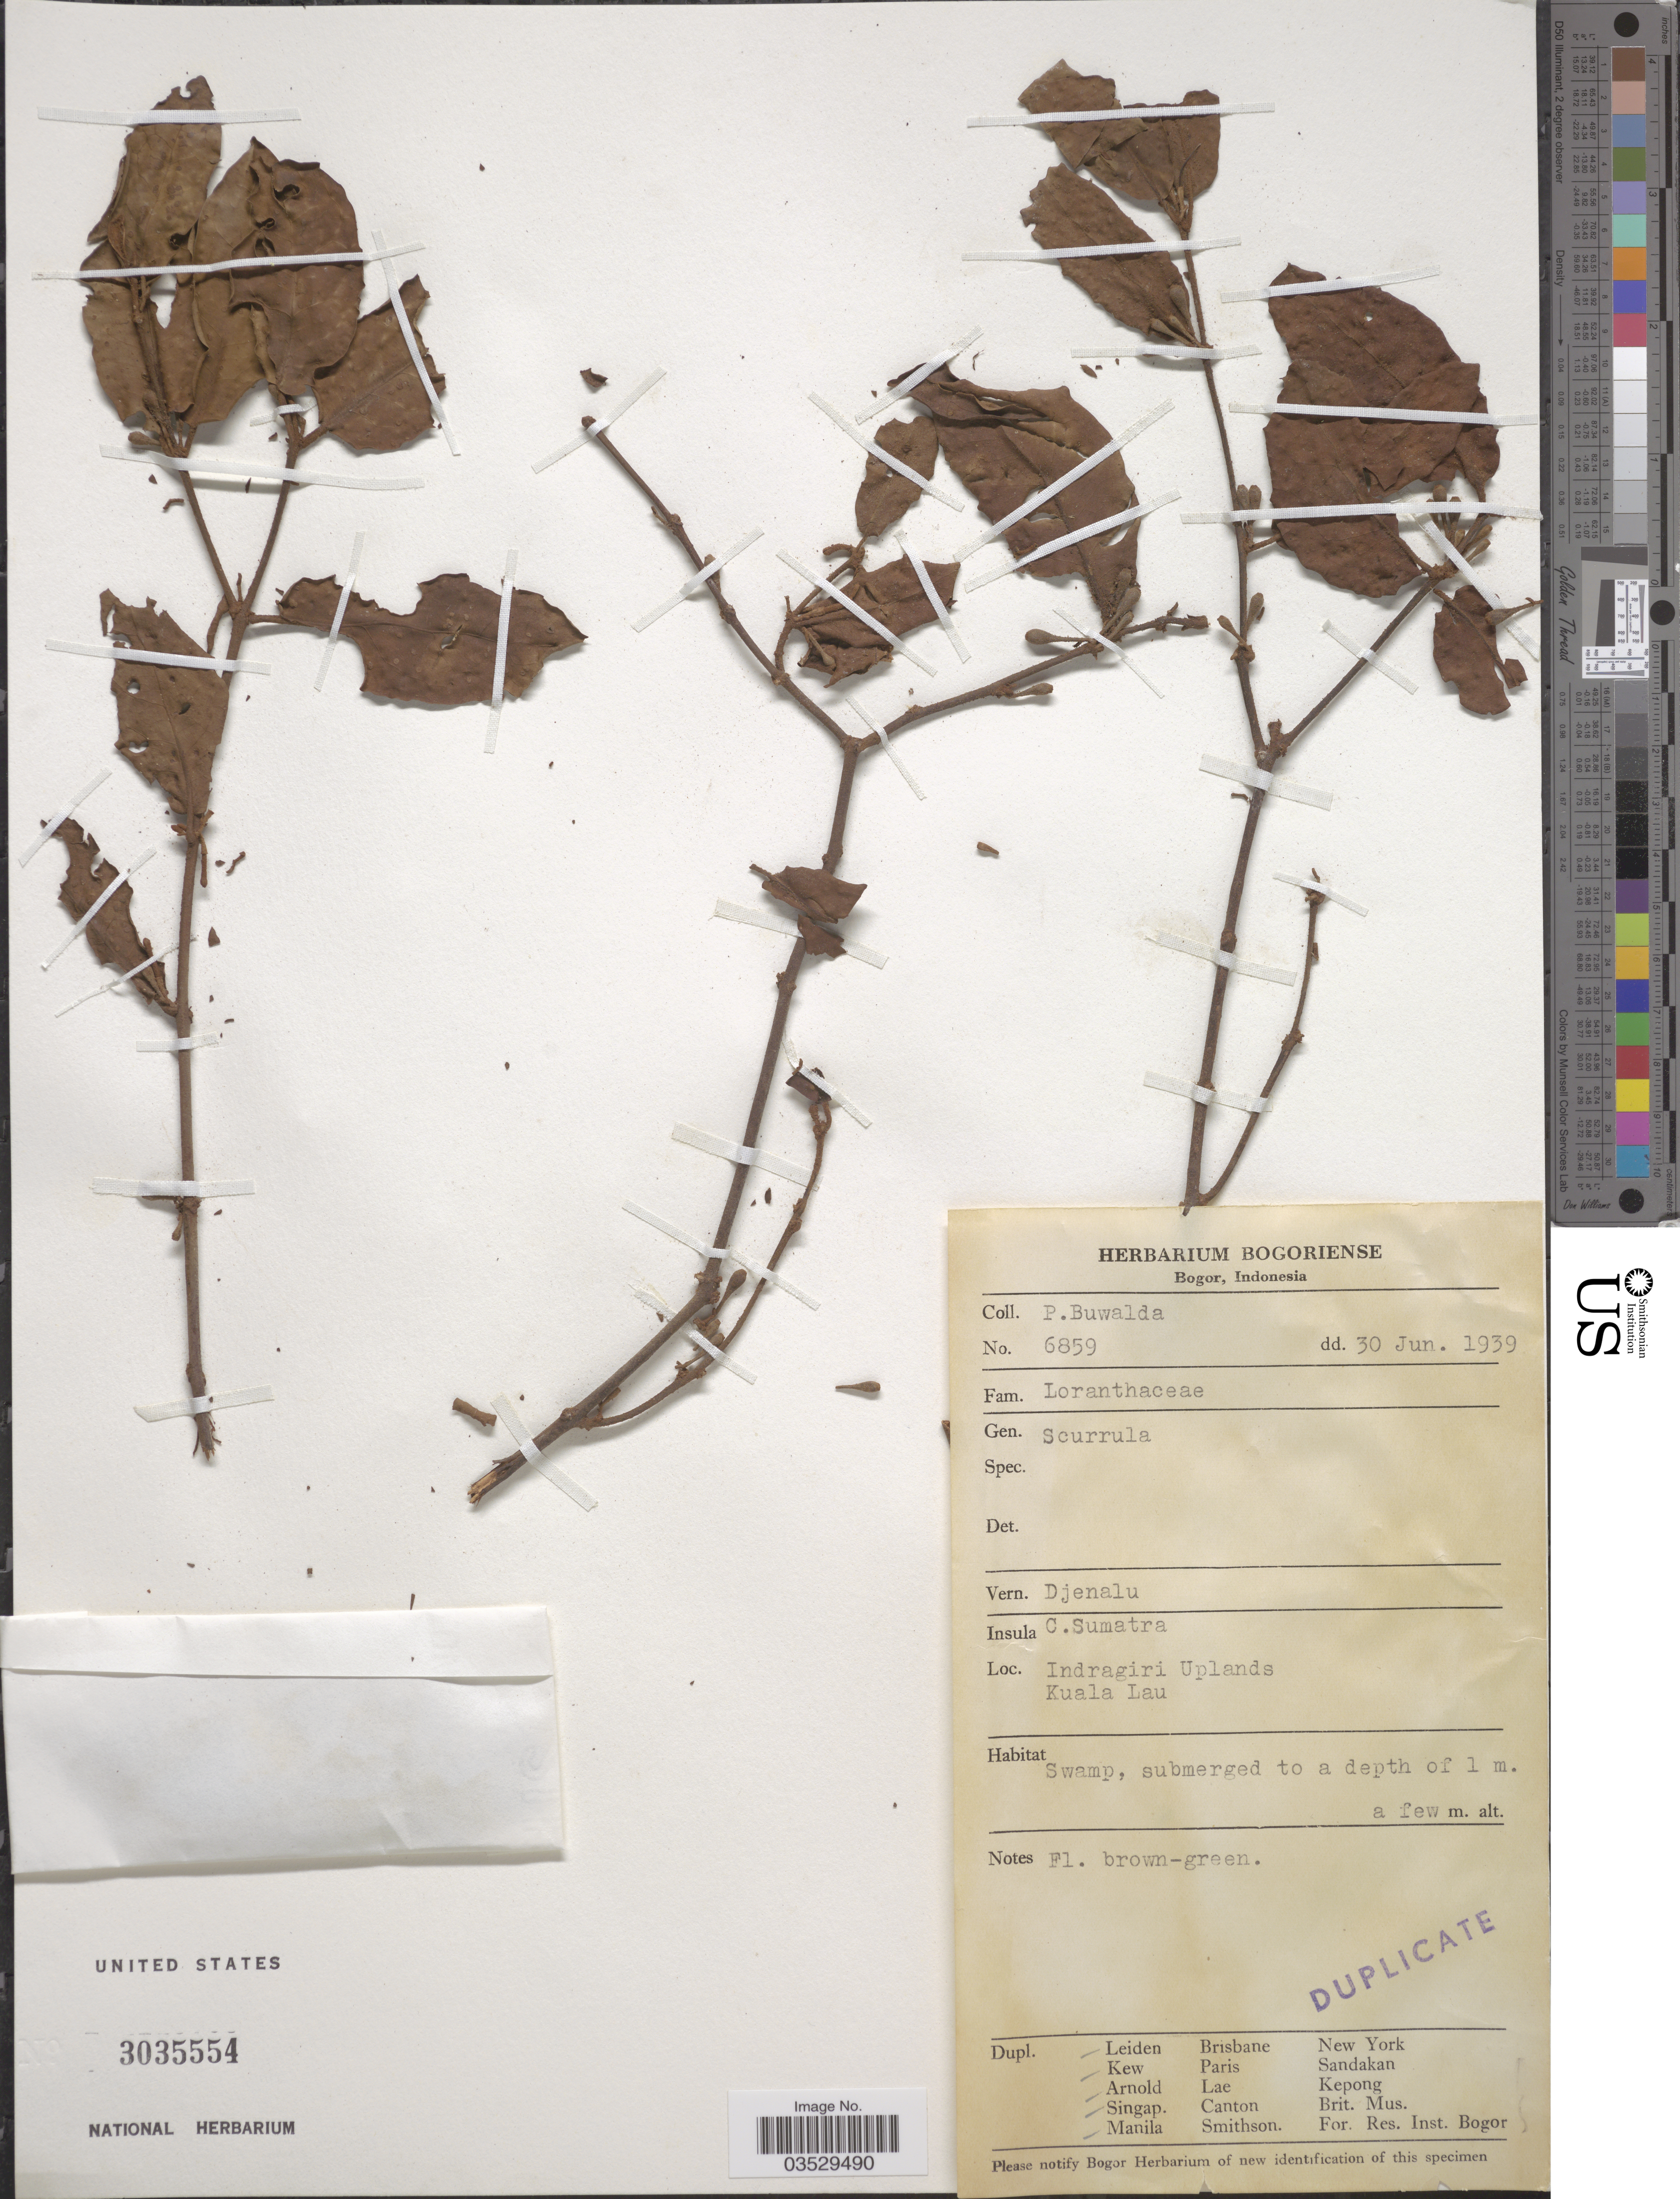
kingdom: Plantae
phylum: Tracheophyta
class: Magnoliopsida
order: Santalales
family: Loranthaceae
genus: Scurrula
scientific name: Scurrula sp.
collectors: P. Buwalda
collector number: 6859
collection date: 1939-06-30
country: Indonesia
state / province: Sumatra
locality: Insula C. Sumatra. Indragiri Uplands. Kuala Lau.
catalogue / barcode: US 3035554